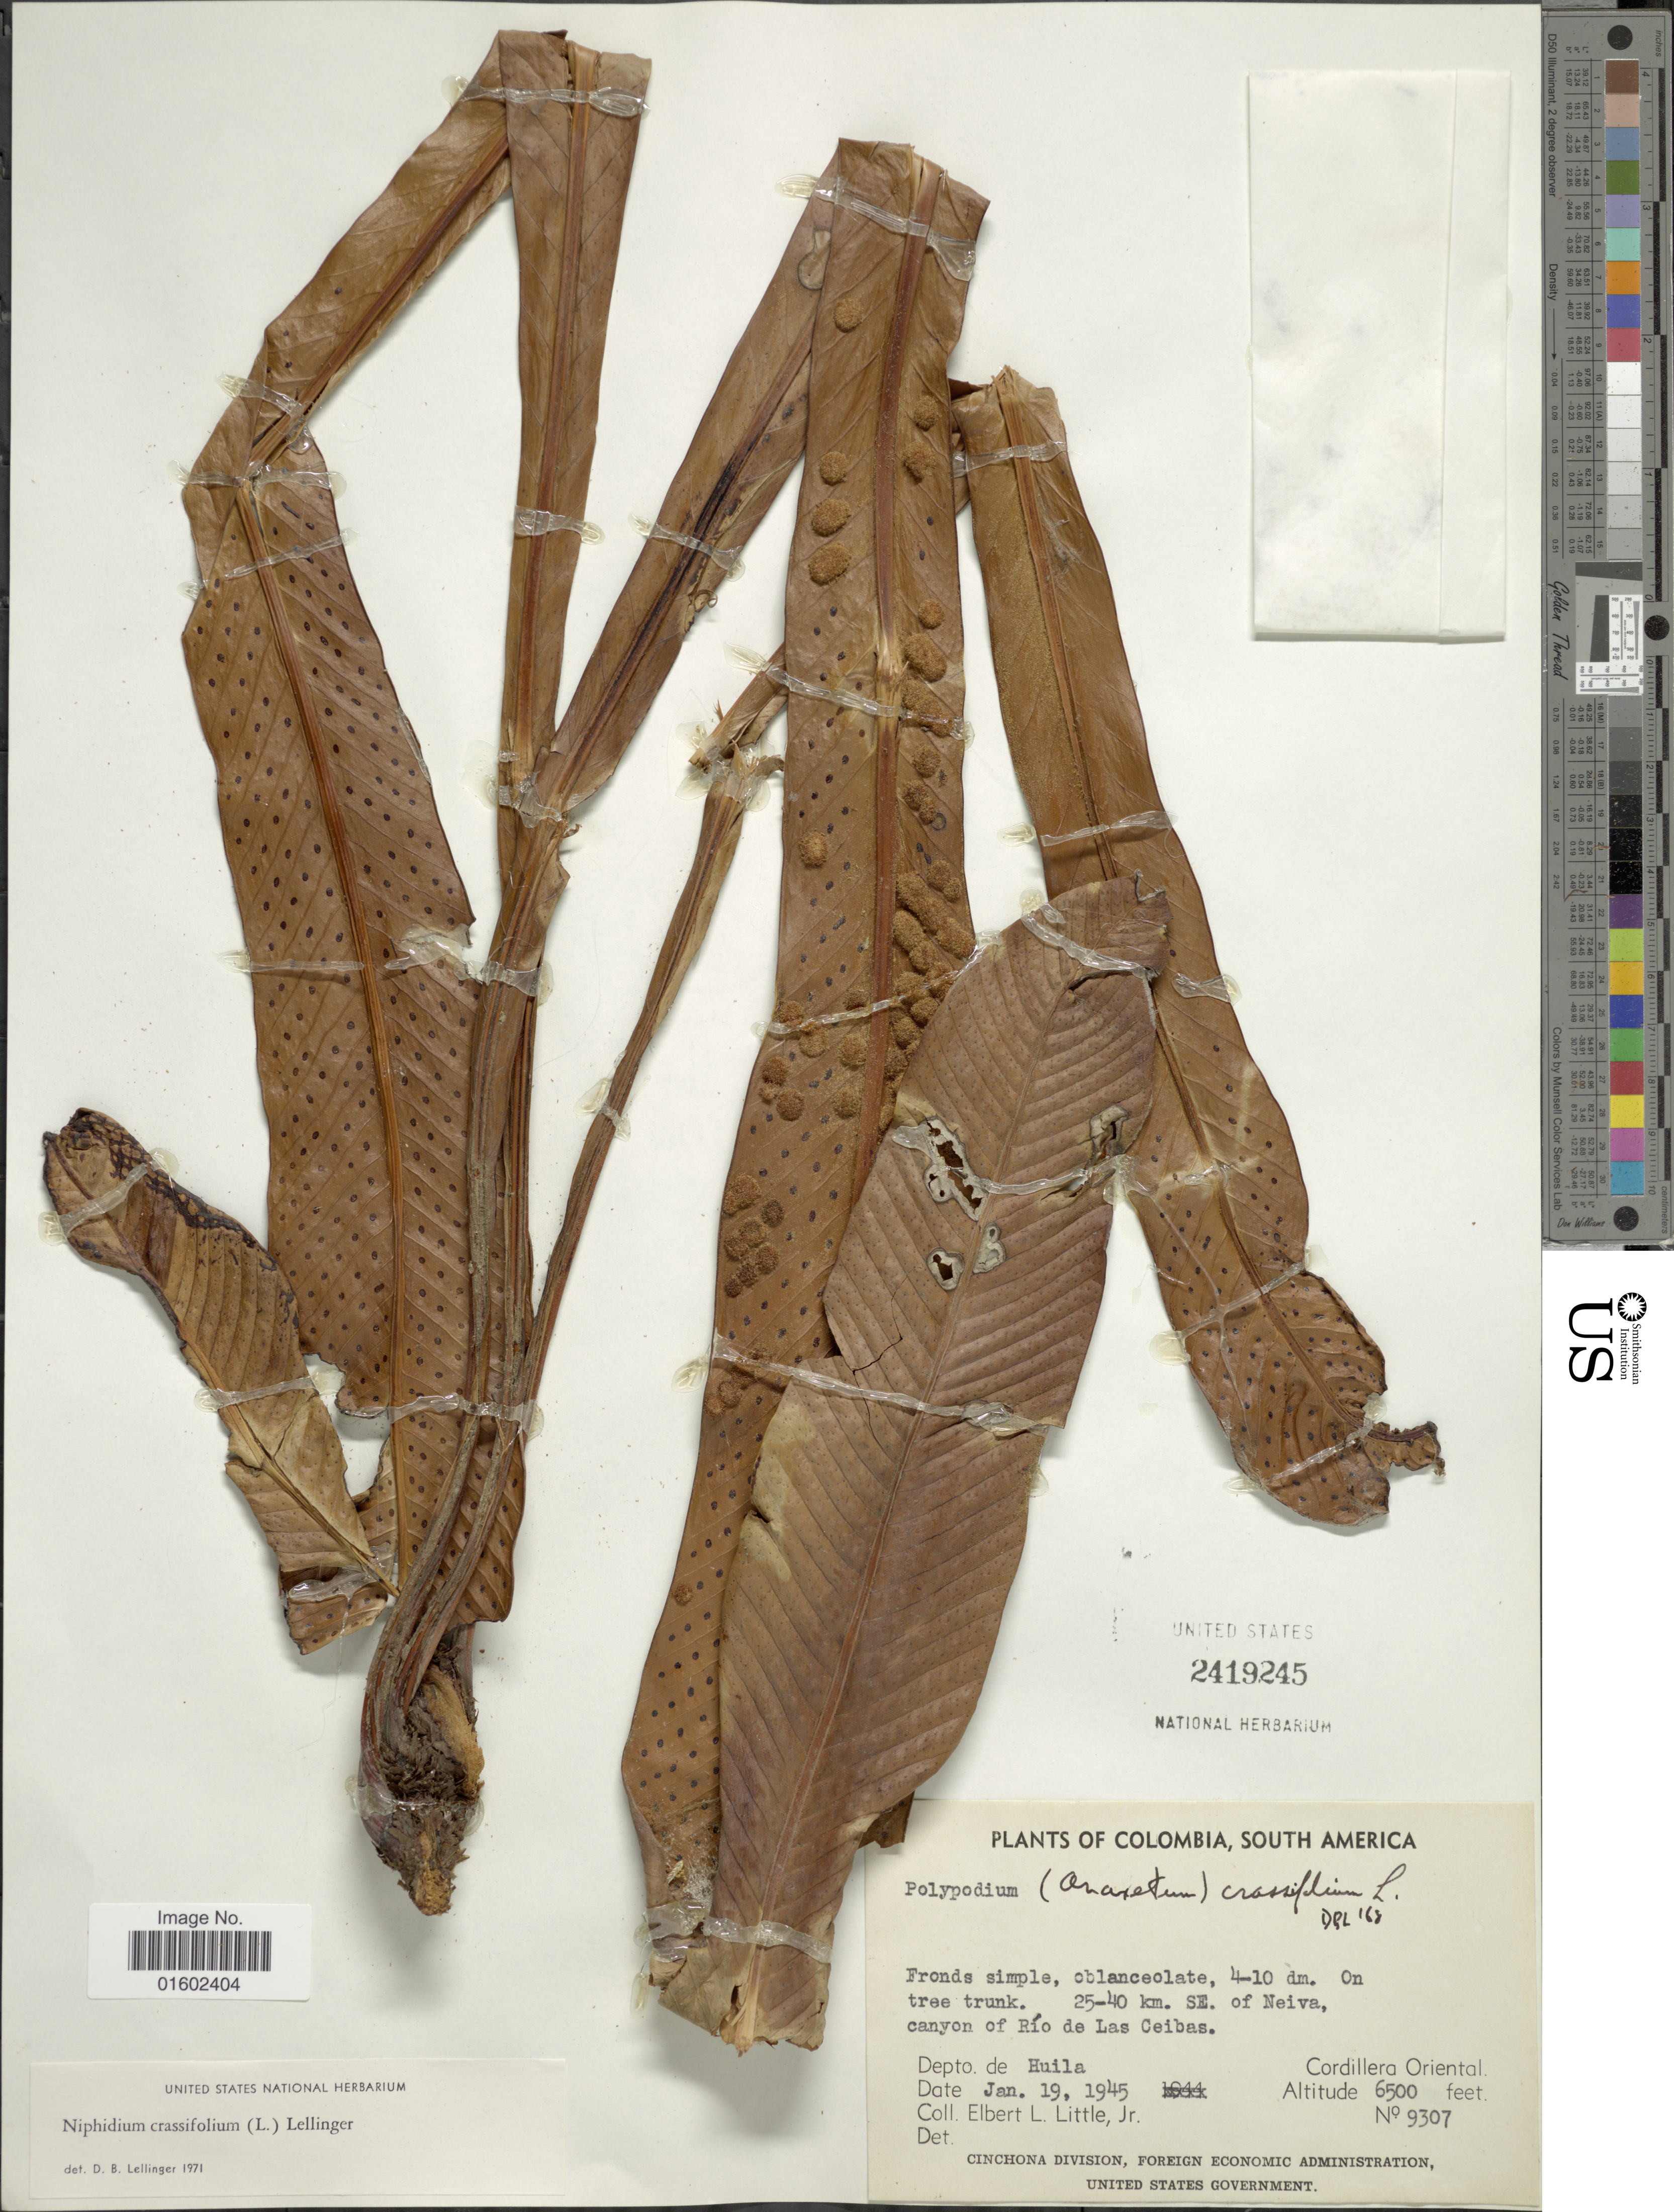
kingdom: Plantae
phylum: Tracheophyta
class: Polypodiopsida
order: Polypodiales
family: Polypodiaceae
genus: Niphidium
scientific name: Niphidium crassifolium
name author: (L.) Lellinger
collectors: E. L. Little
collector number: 9307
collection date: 1945-01-19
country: Colombia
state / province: Huila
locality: Depto de Huila, Cordillera Oriental, 25-40 km. SE of Neiva, canyon of Rio de Las Ceibas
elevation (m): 1981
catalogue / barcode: US 2419245